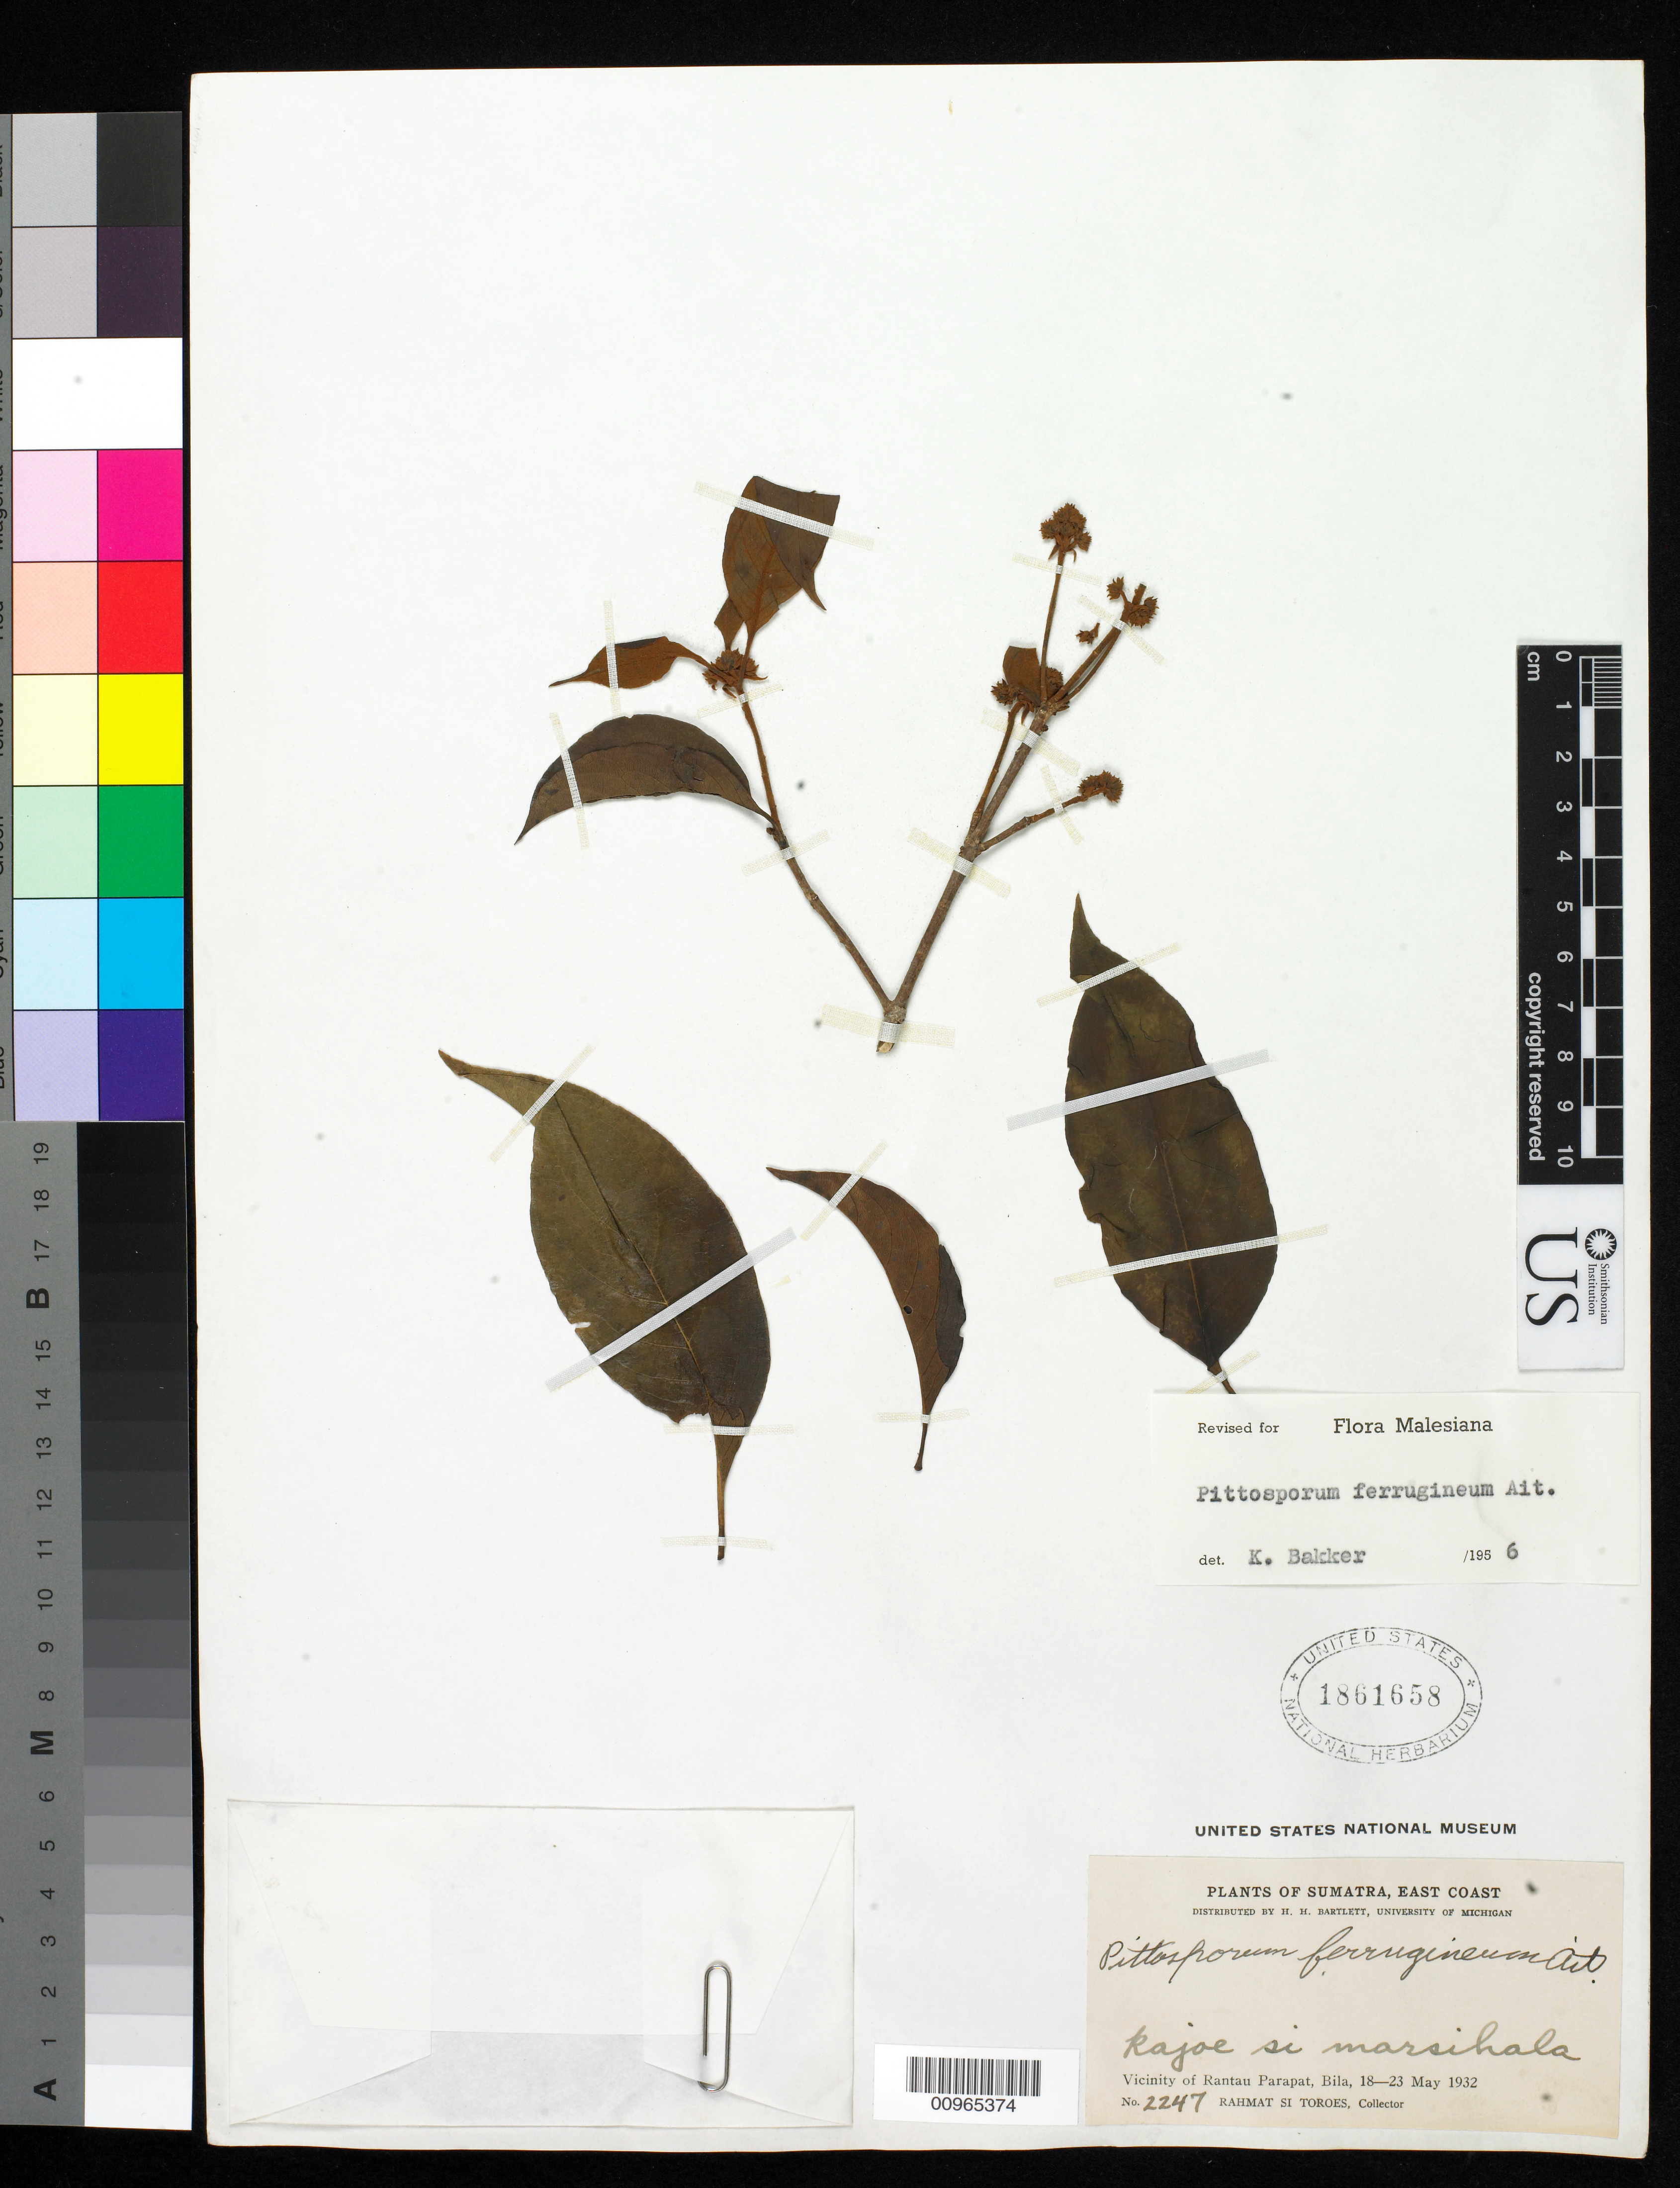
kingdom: Plantae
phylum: Tracheophyta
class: Magnoliopsida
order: Apiales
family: Pittosporaceae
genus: Pittosporum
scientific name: Pittosporum ferrugineum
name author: W.T. Aiton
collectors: Rahmat Si Boeea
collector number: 2247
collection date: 1932-05-18/1932-05-23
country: Indonesia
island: Sumatra I.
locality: (East Coast) Vicinity of Rantau Parapat, Bila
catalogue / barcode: US 1861658